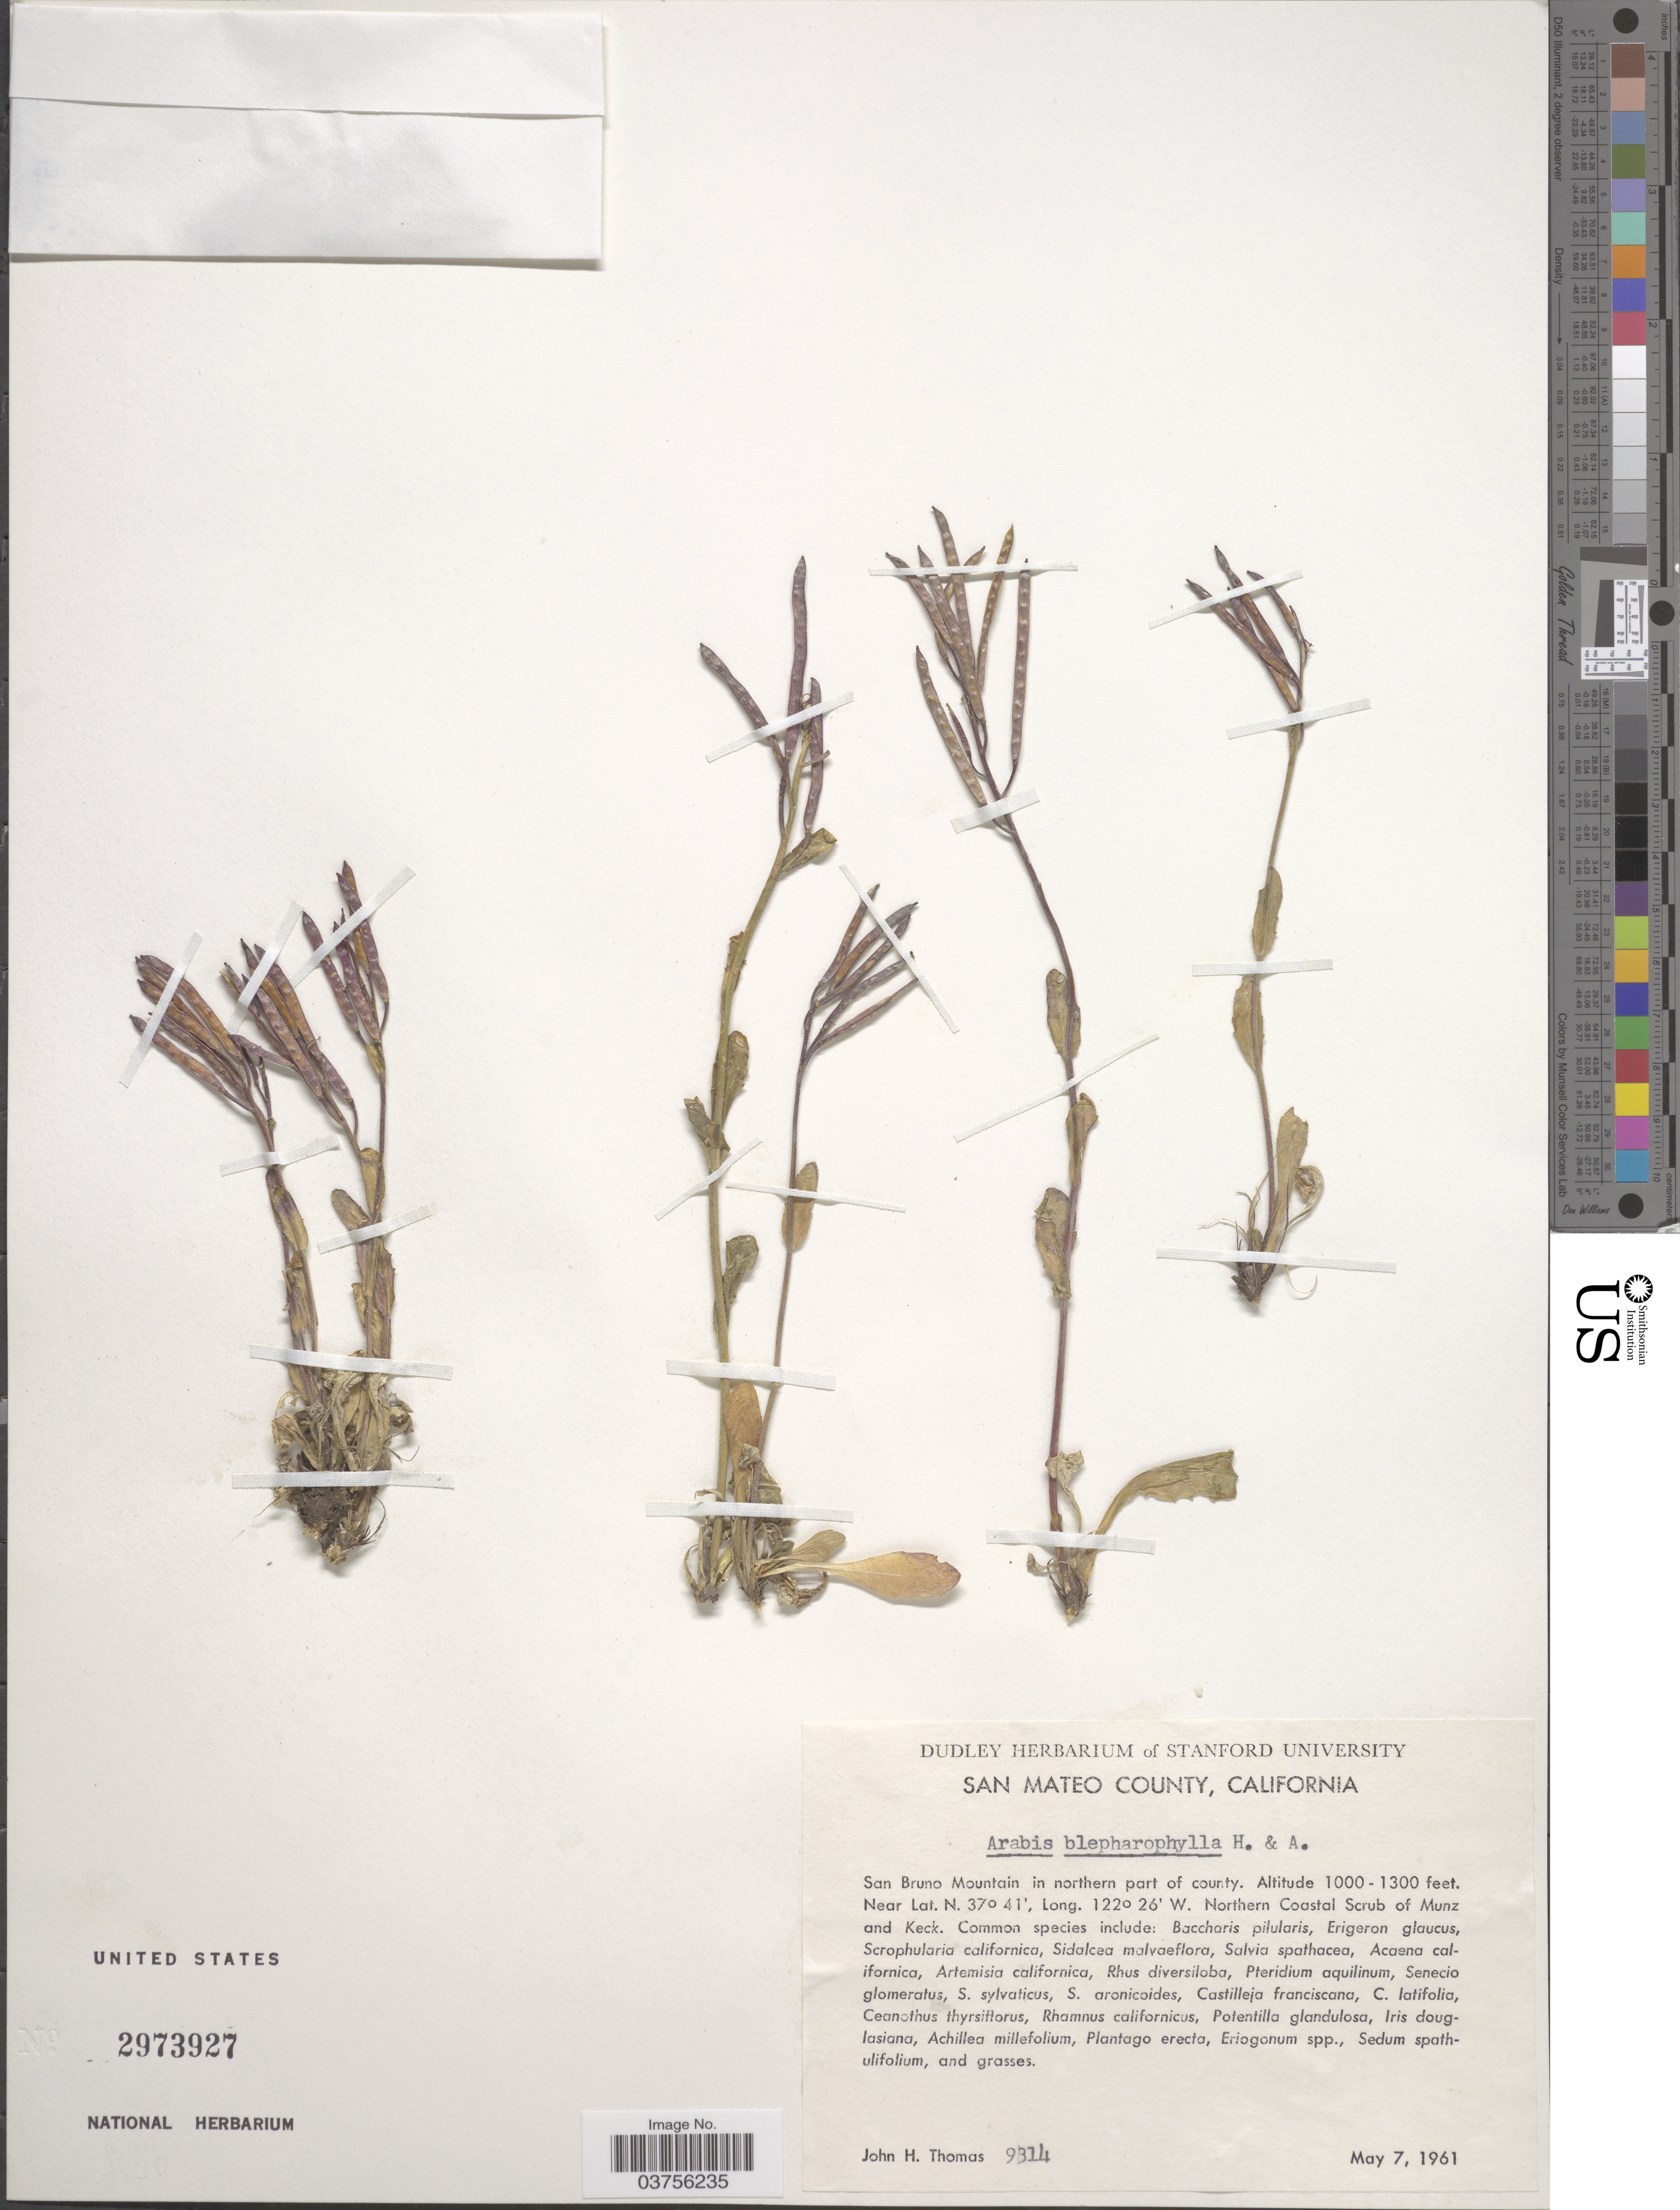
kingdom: Plantae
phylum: Tracheophyta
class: Magnoliopsida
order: Brassicales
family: Brassicaceae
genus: Arabis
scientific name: Arabis blepharophylla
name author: Hook. & Arn.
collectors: J. H. Thomas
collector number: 9314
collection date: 1961-05-07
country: United States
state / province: California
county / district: San Mateo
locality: San Mateo County. San Bruno Mountain in northern part of county. Northern Coastal Scrub of Munz and Keck.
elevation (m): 305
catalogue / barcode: US 2973927